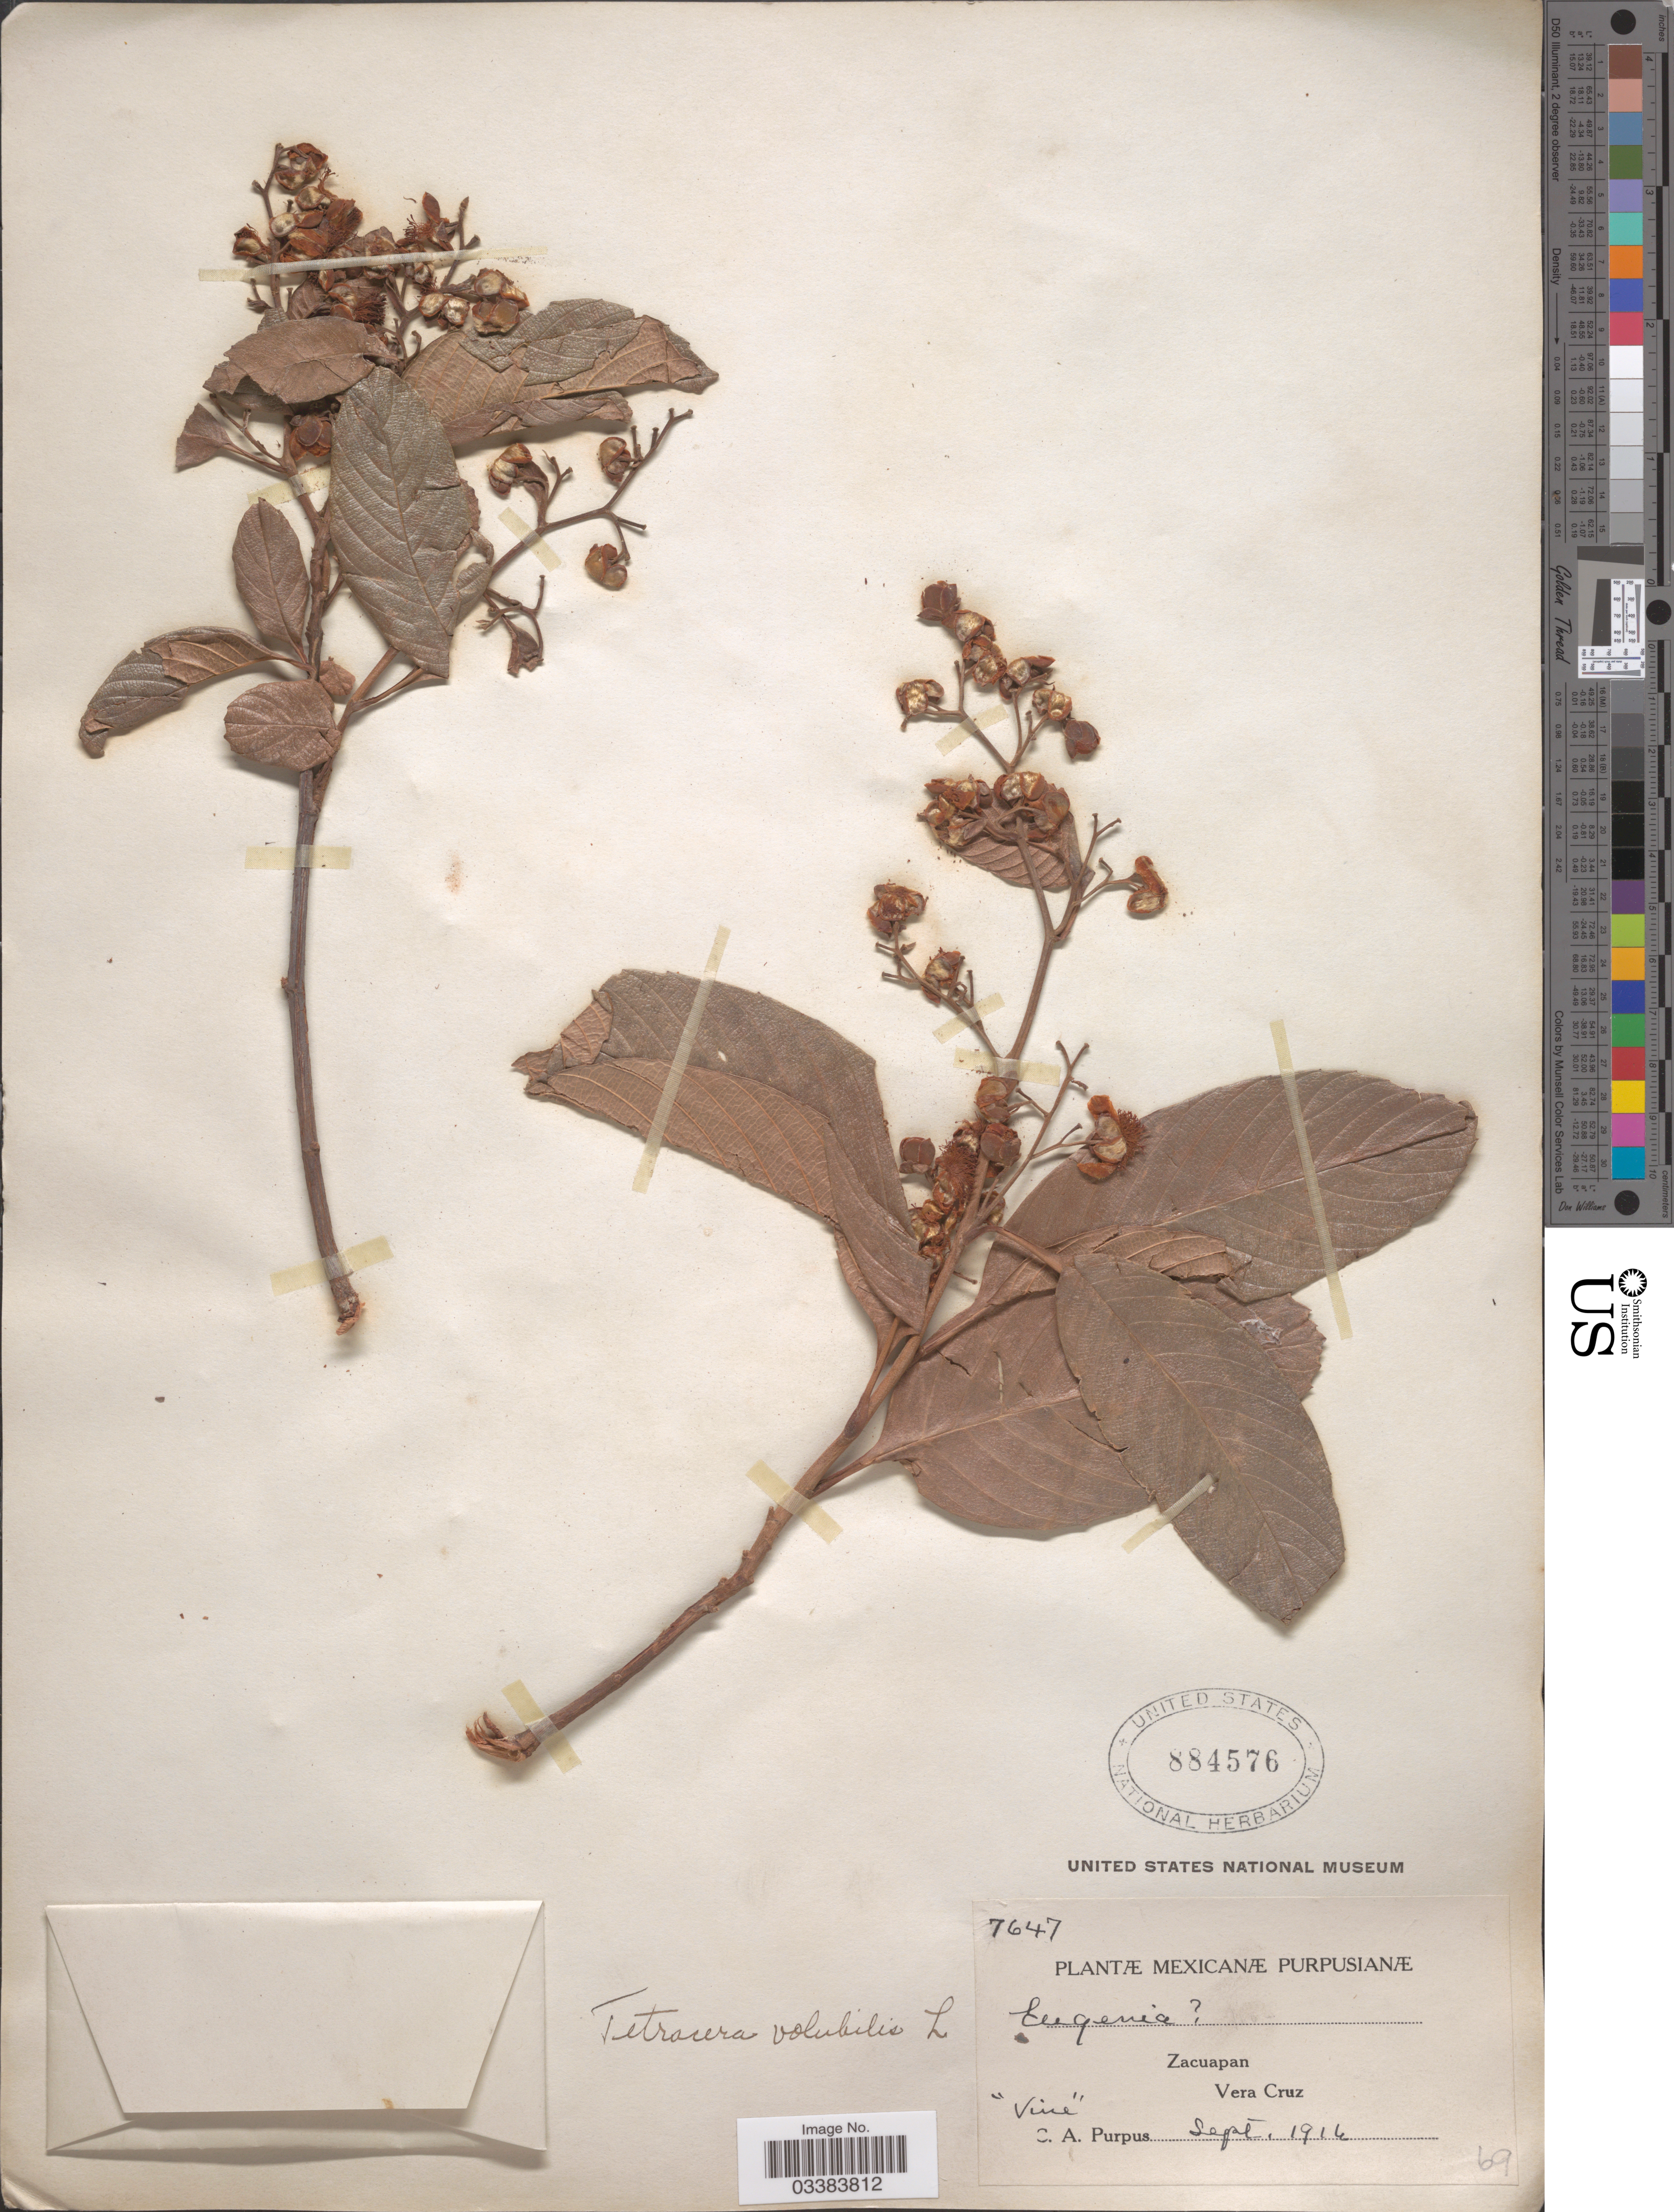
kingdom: Plantae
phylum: Tracheophyta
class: Magnoliopsida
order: Dilleniales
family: Dilleniaceae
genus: Tetracera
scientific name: Tetracera volubilis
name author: L.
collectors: C. A. Purpus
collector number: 7647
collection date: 1916-09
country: Mexico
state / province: Veracruz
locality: Zacuapan, Vera Cruz.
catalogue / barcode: US 884576